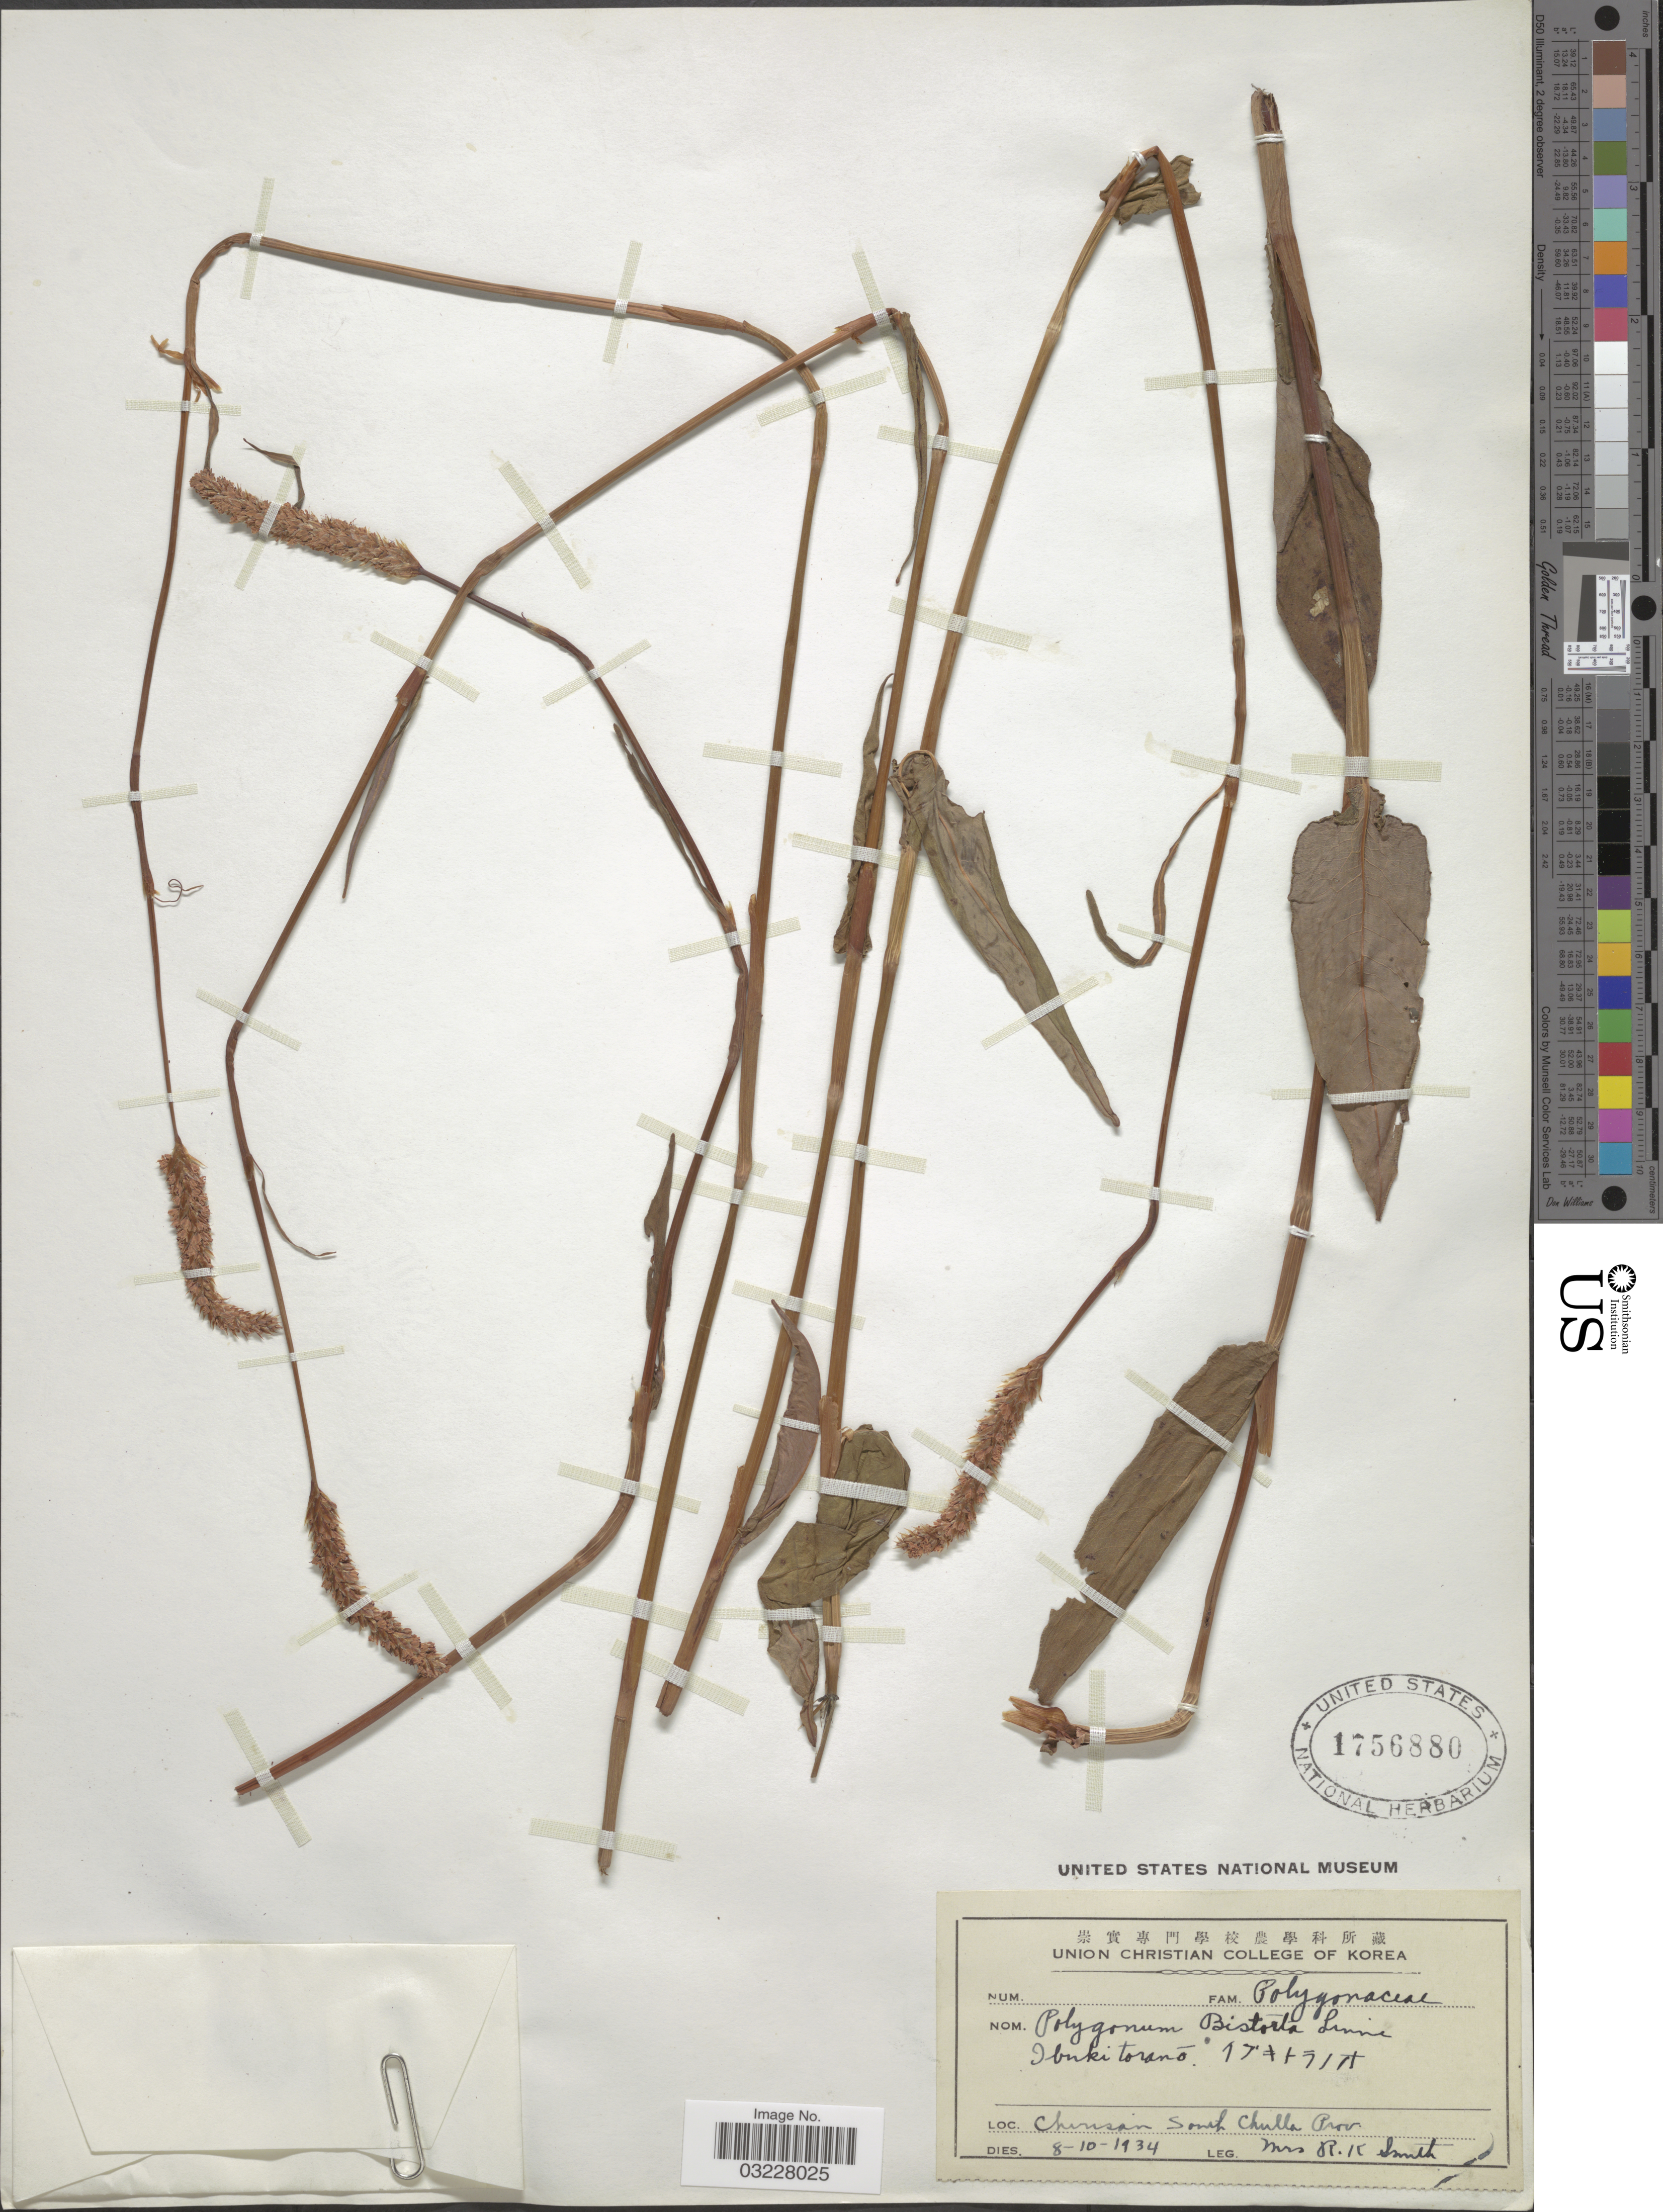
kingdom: Plantae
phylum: Tracheophyta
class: Magnoliopsida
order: Caryophyllales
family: Polygonaceae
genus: Bistorta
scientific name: Bistorta officinalis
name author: Delarbre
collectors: Mrs. R. K. Smith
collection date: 1934-10-08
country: South Korea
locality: Chirisan South Chulla Prov.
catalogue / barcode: US 1756880